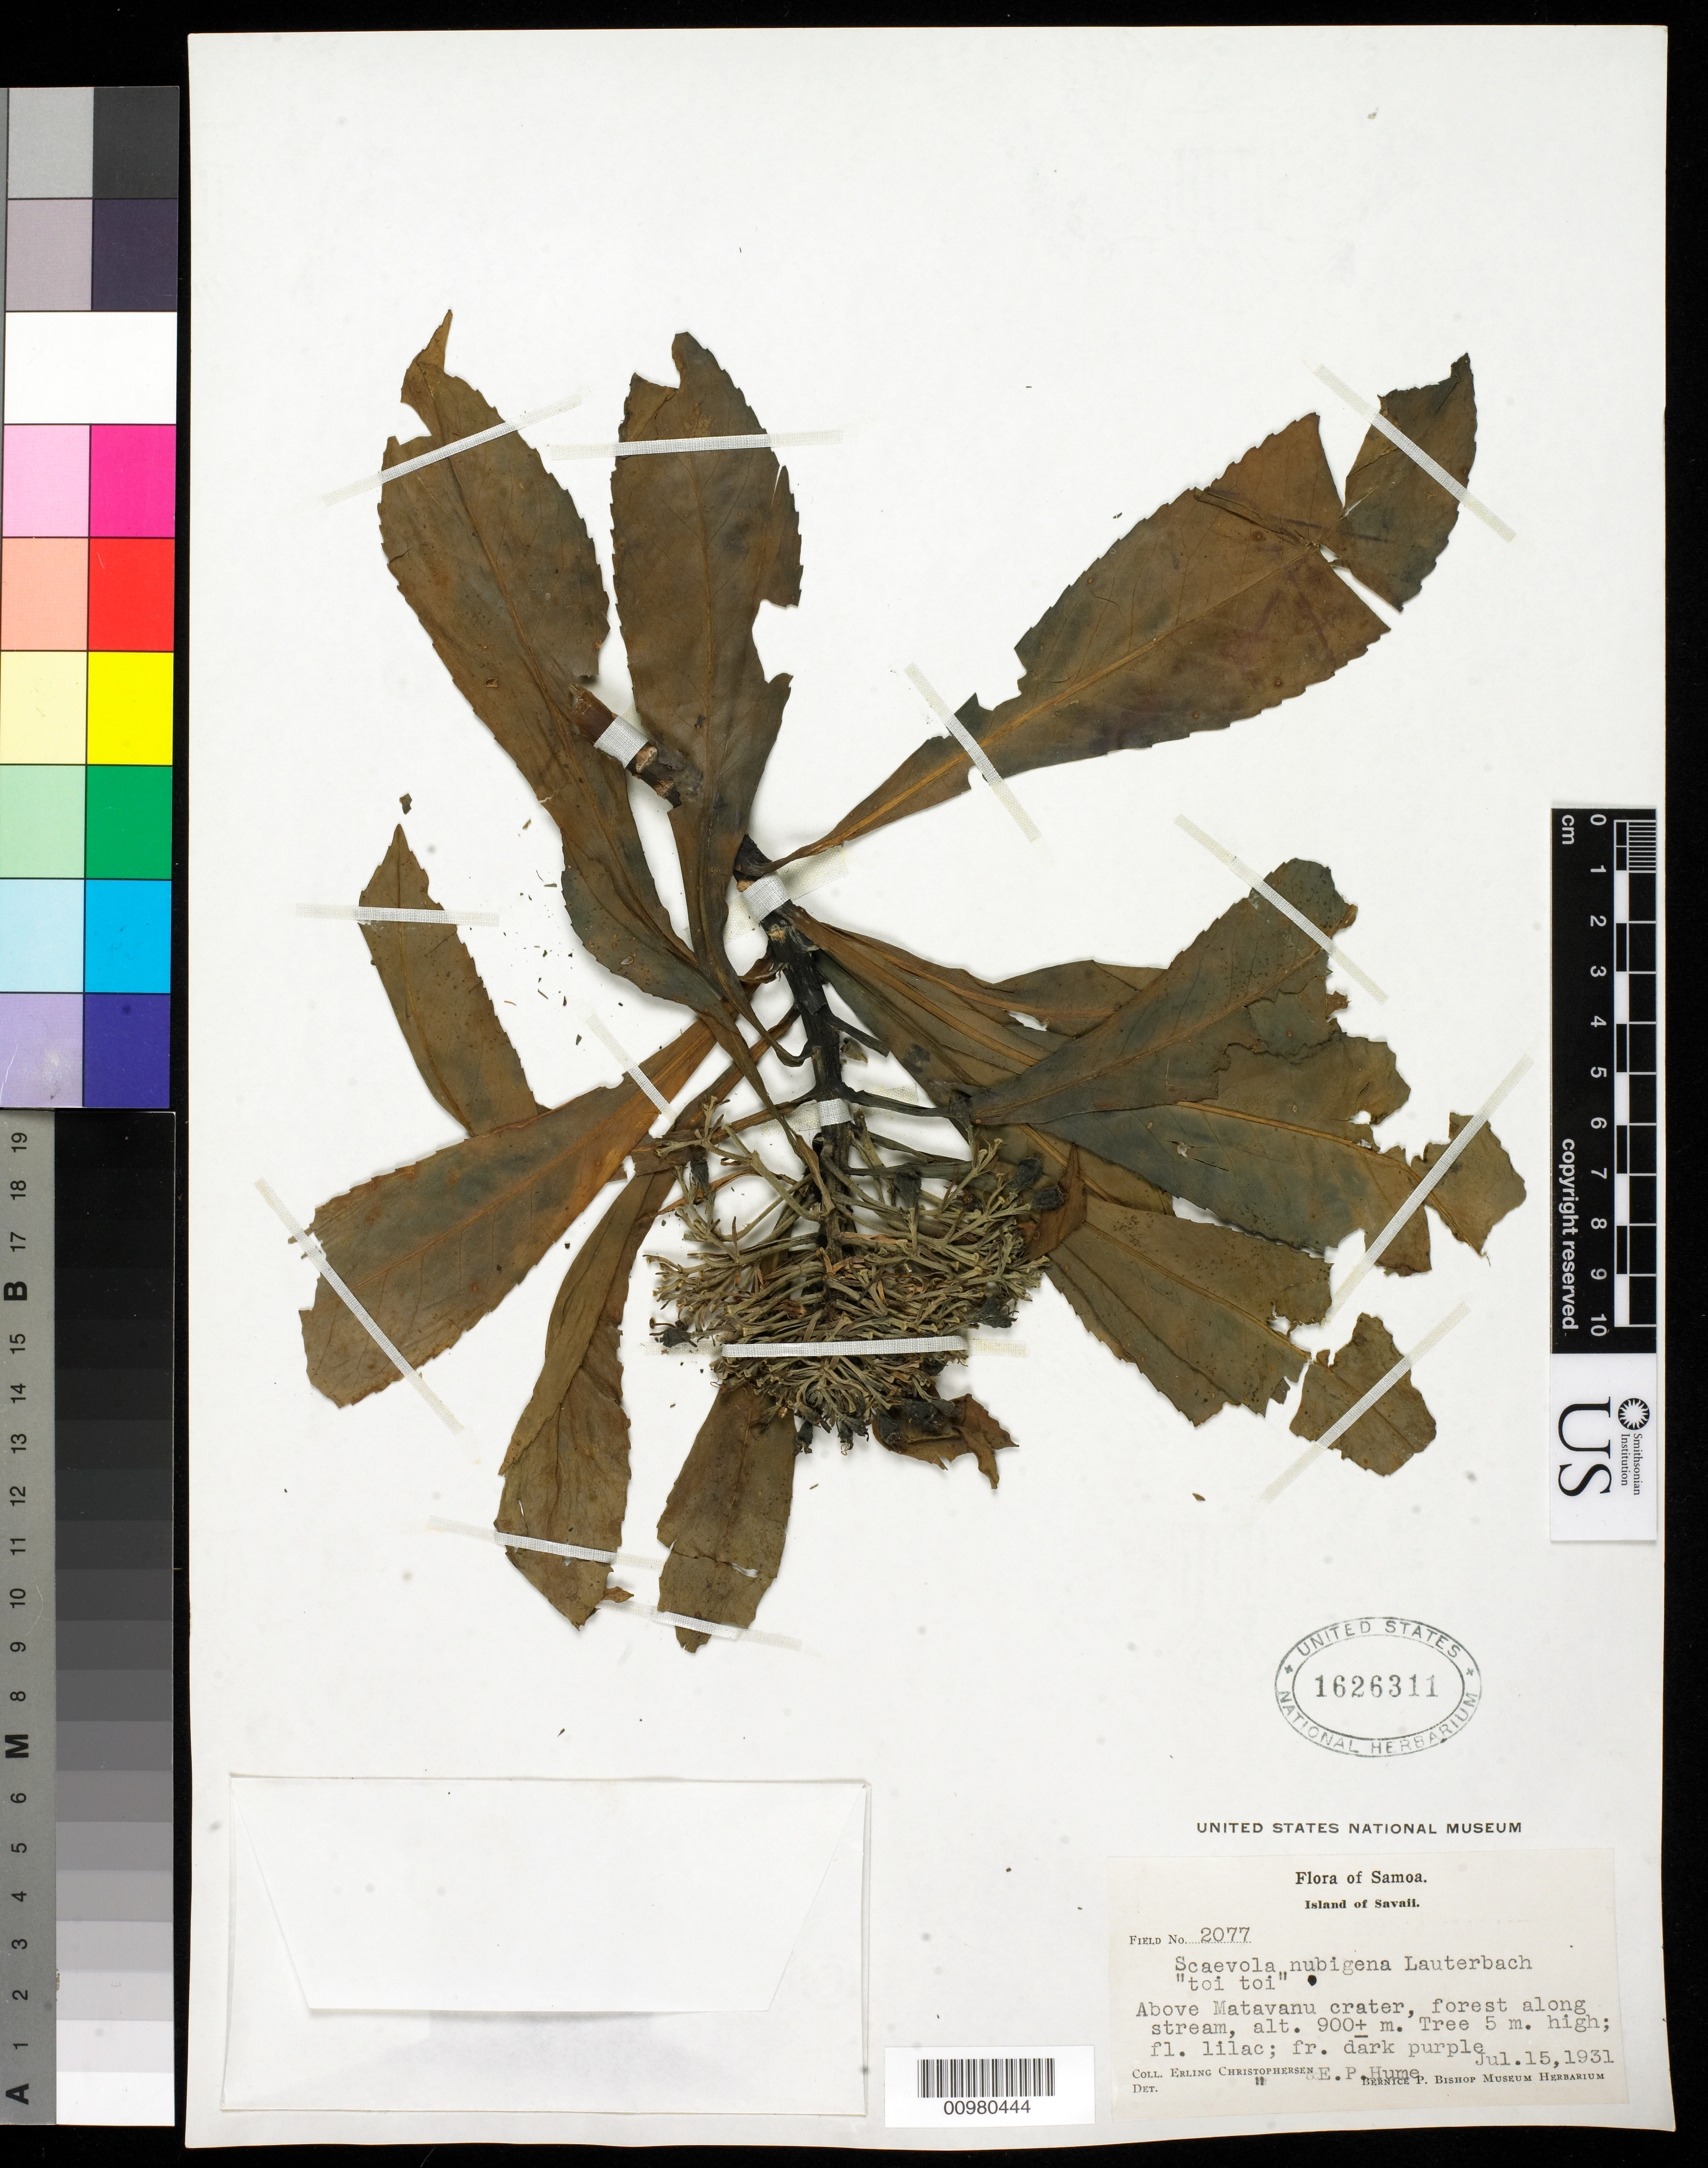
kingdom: Plantae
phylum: Tracheophyta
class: Magnoliopsida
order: Asterales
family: Goodeniaceae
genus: Scaevola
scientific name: Scaevola nubigena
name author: Lauterb.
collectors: E. Christophersen & E. Hume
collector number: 2077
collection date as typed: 15 Jul 1931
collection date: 1931-07-15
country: Samoa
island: Savai'i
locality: Above Matavanu crater, forest along stream.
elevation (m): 900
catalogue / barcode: US 1626311